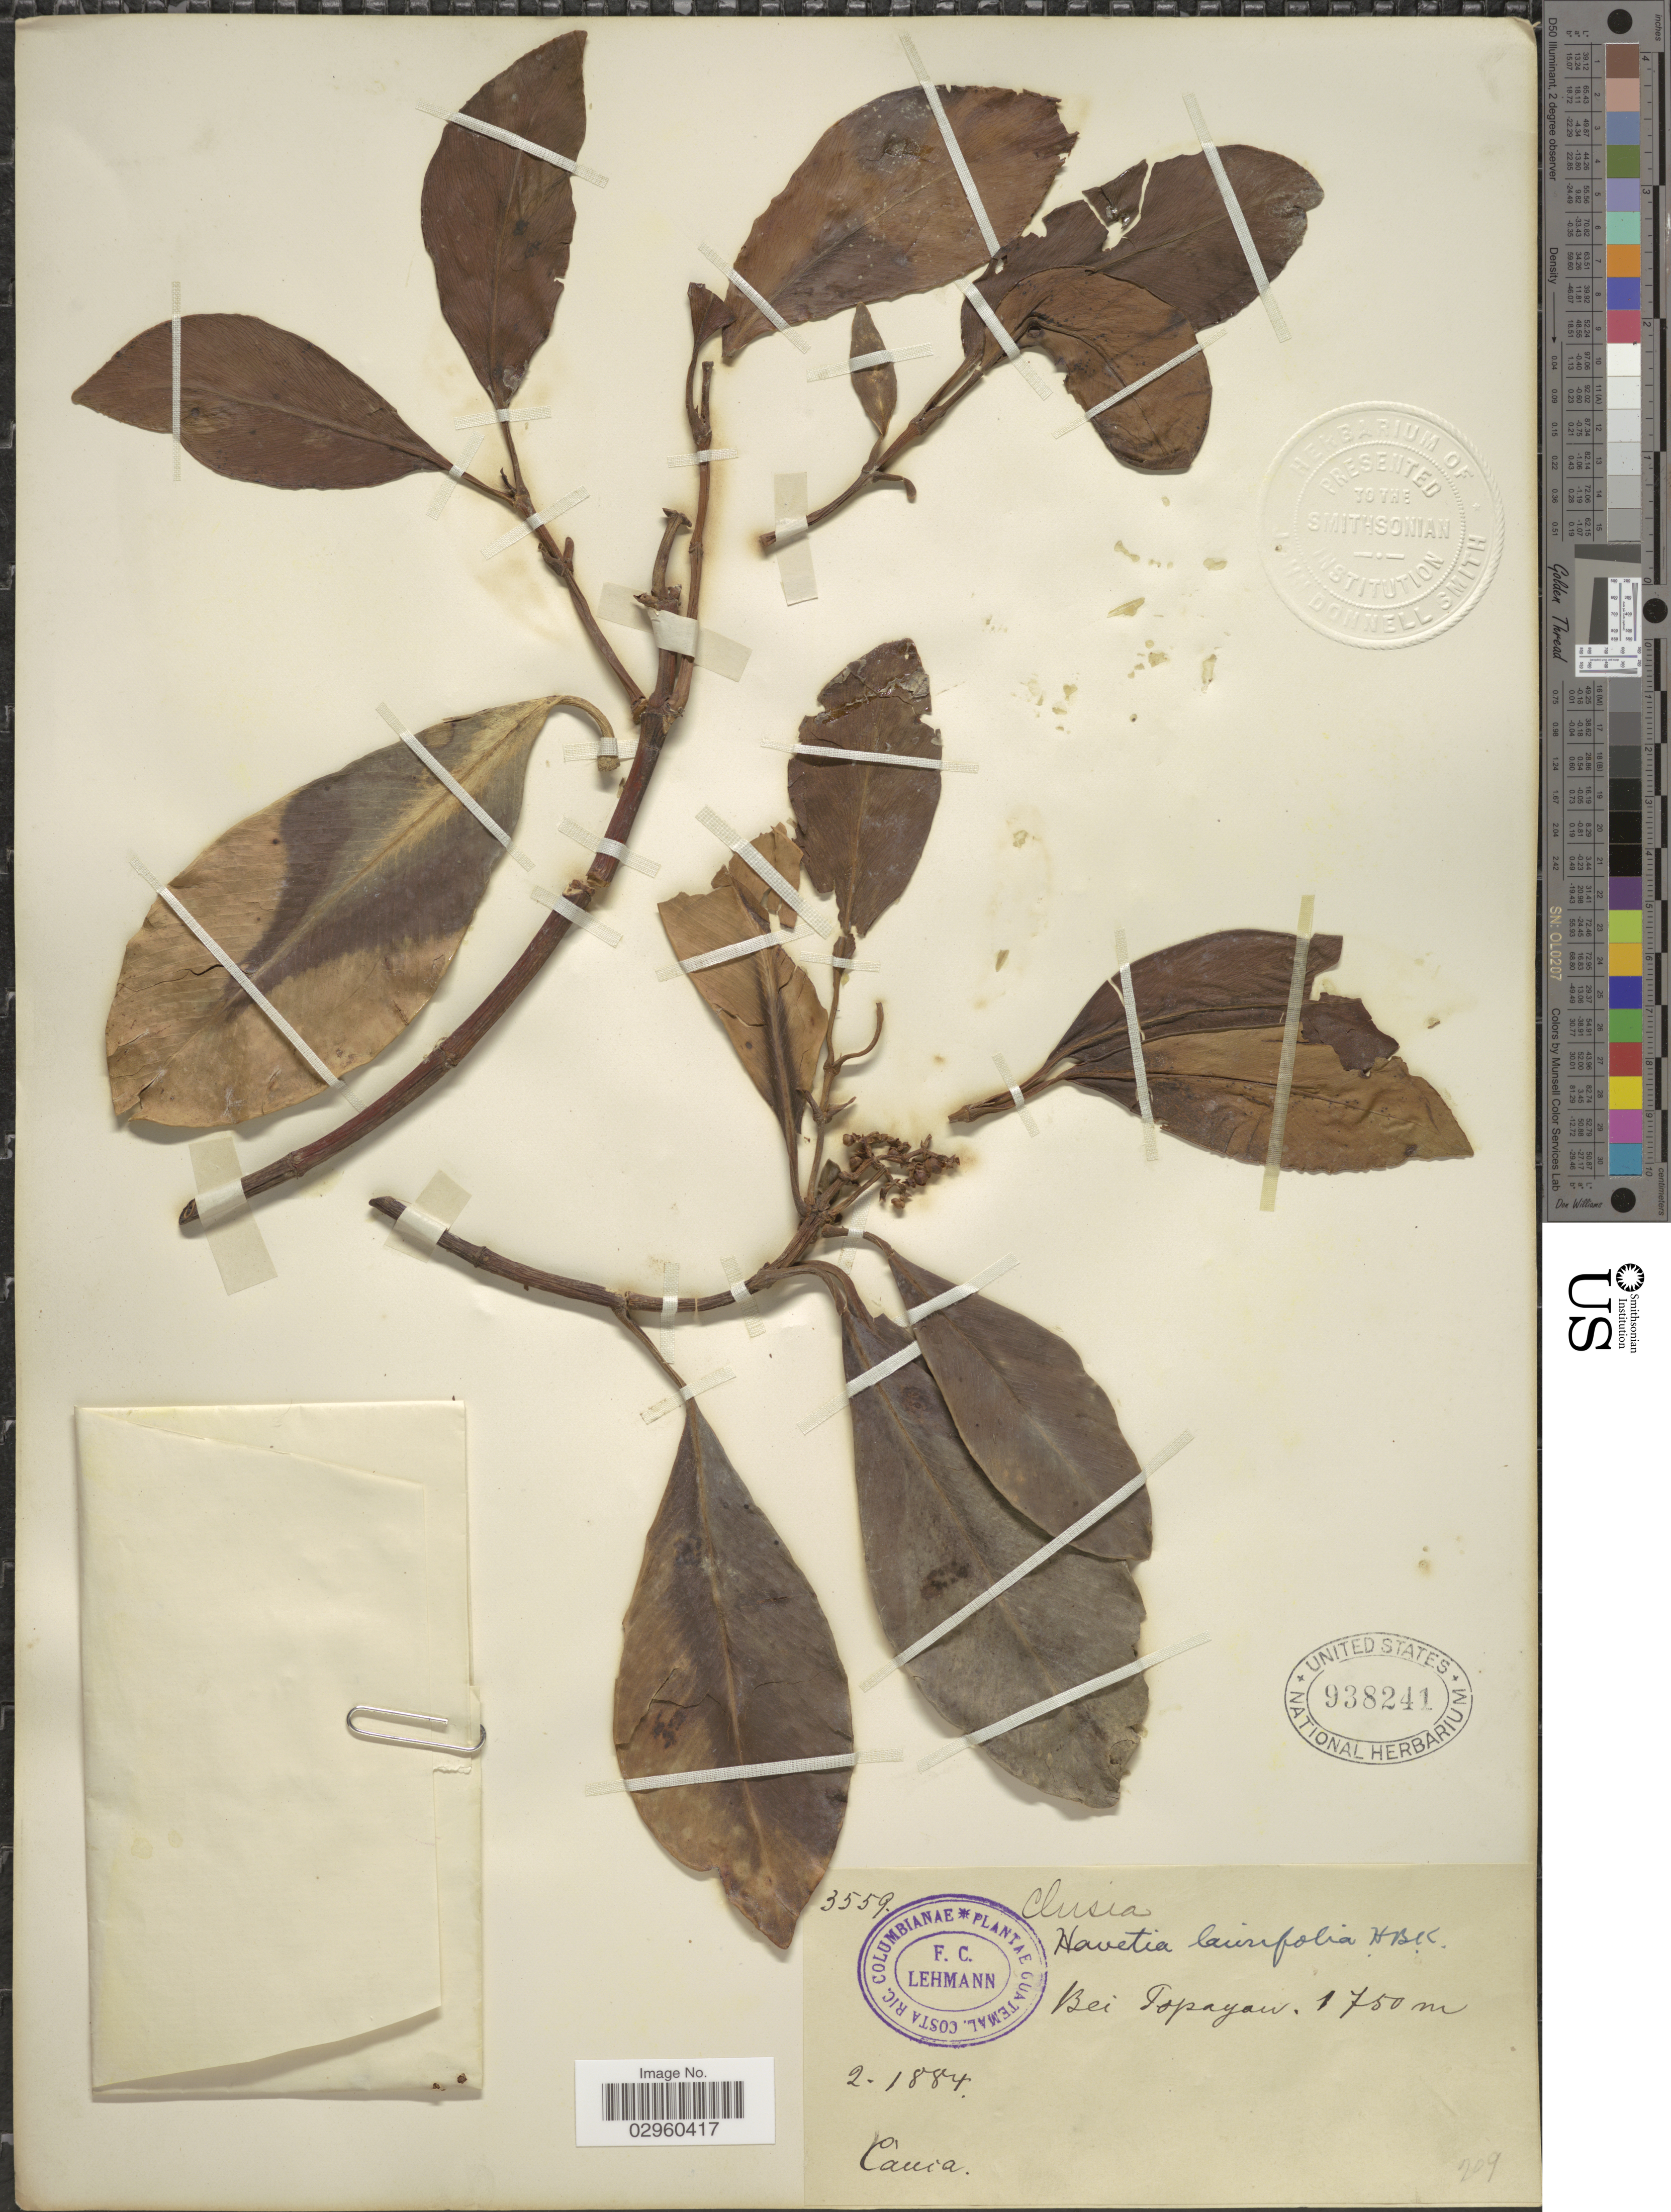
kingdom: Plantae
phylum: Tracheophyta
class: Magnoliopsida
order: Malpighiales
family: Clusiaceae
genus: Clusia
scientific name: Clusia colombiana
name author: Pipoly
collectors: F. C. Lehmann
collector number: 3559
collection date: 1884-02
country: Colombia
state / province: Cauca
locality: Bei Popayan. Cauca.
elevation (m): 1750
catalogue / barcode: US 938241